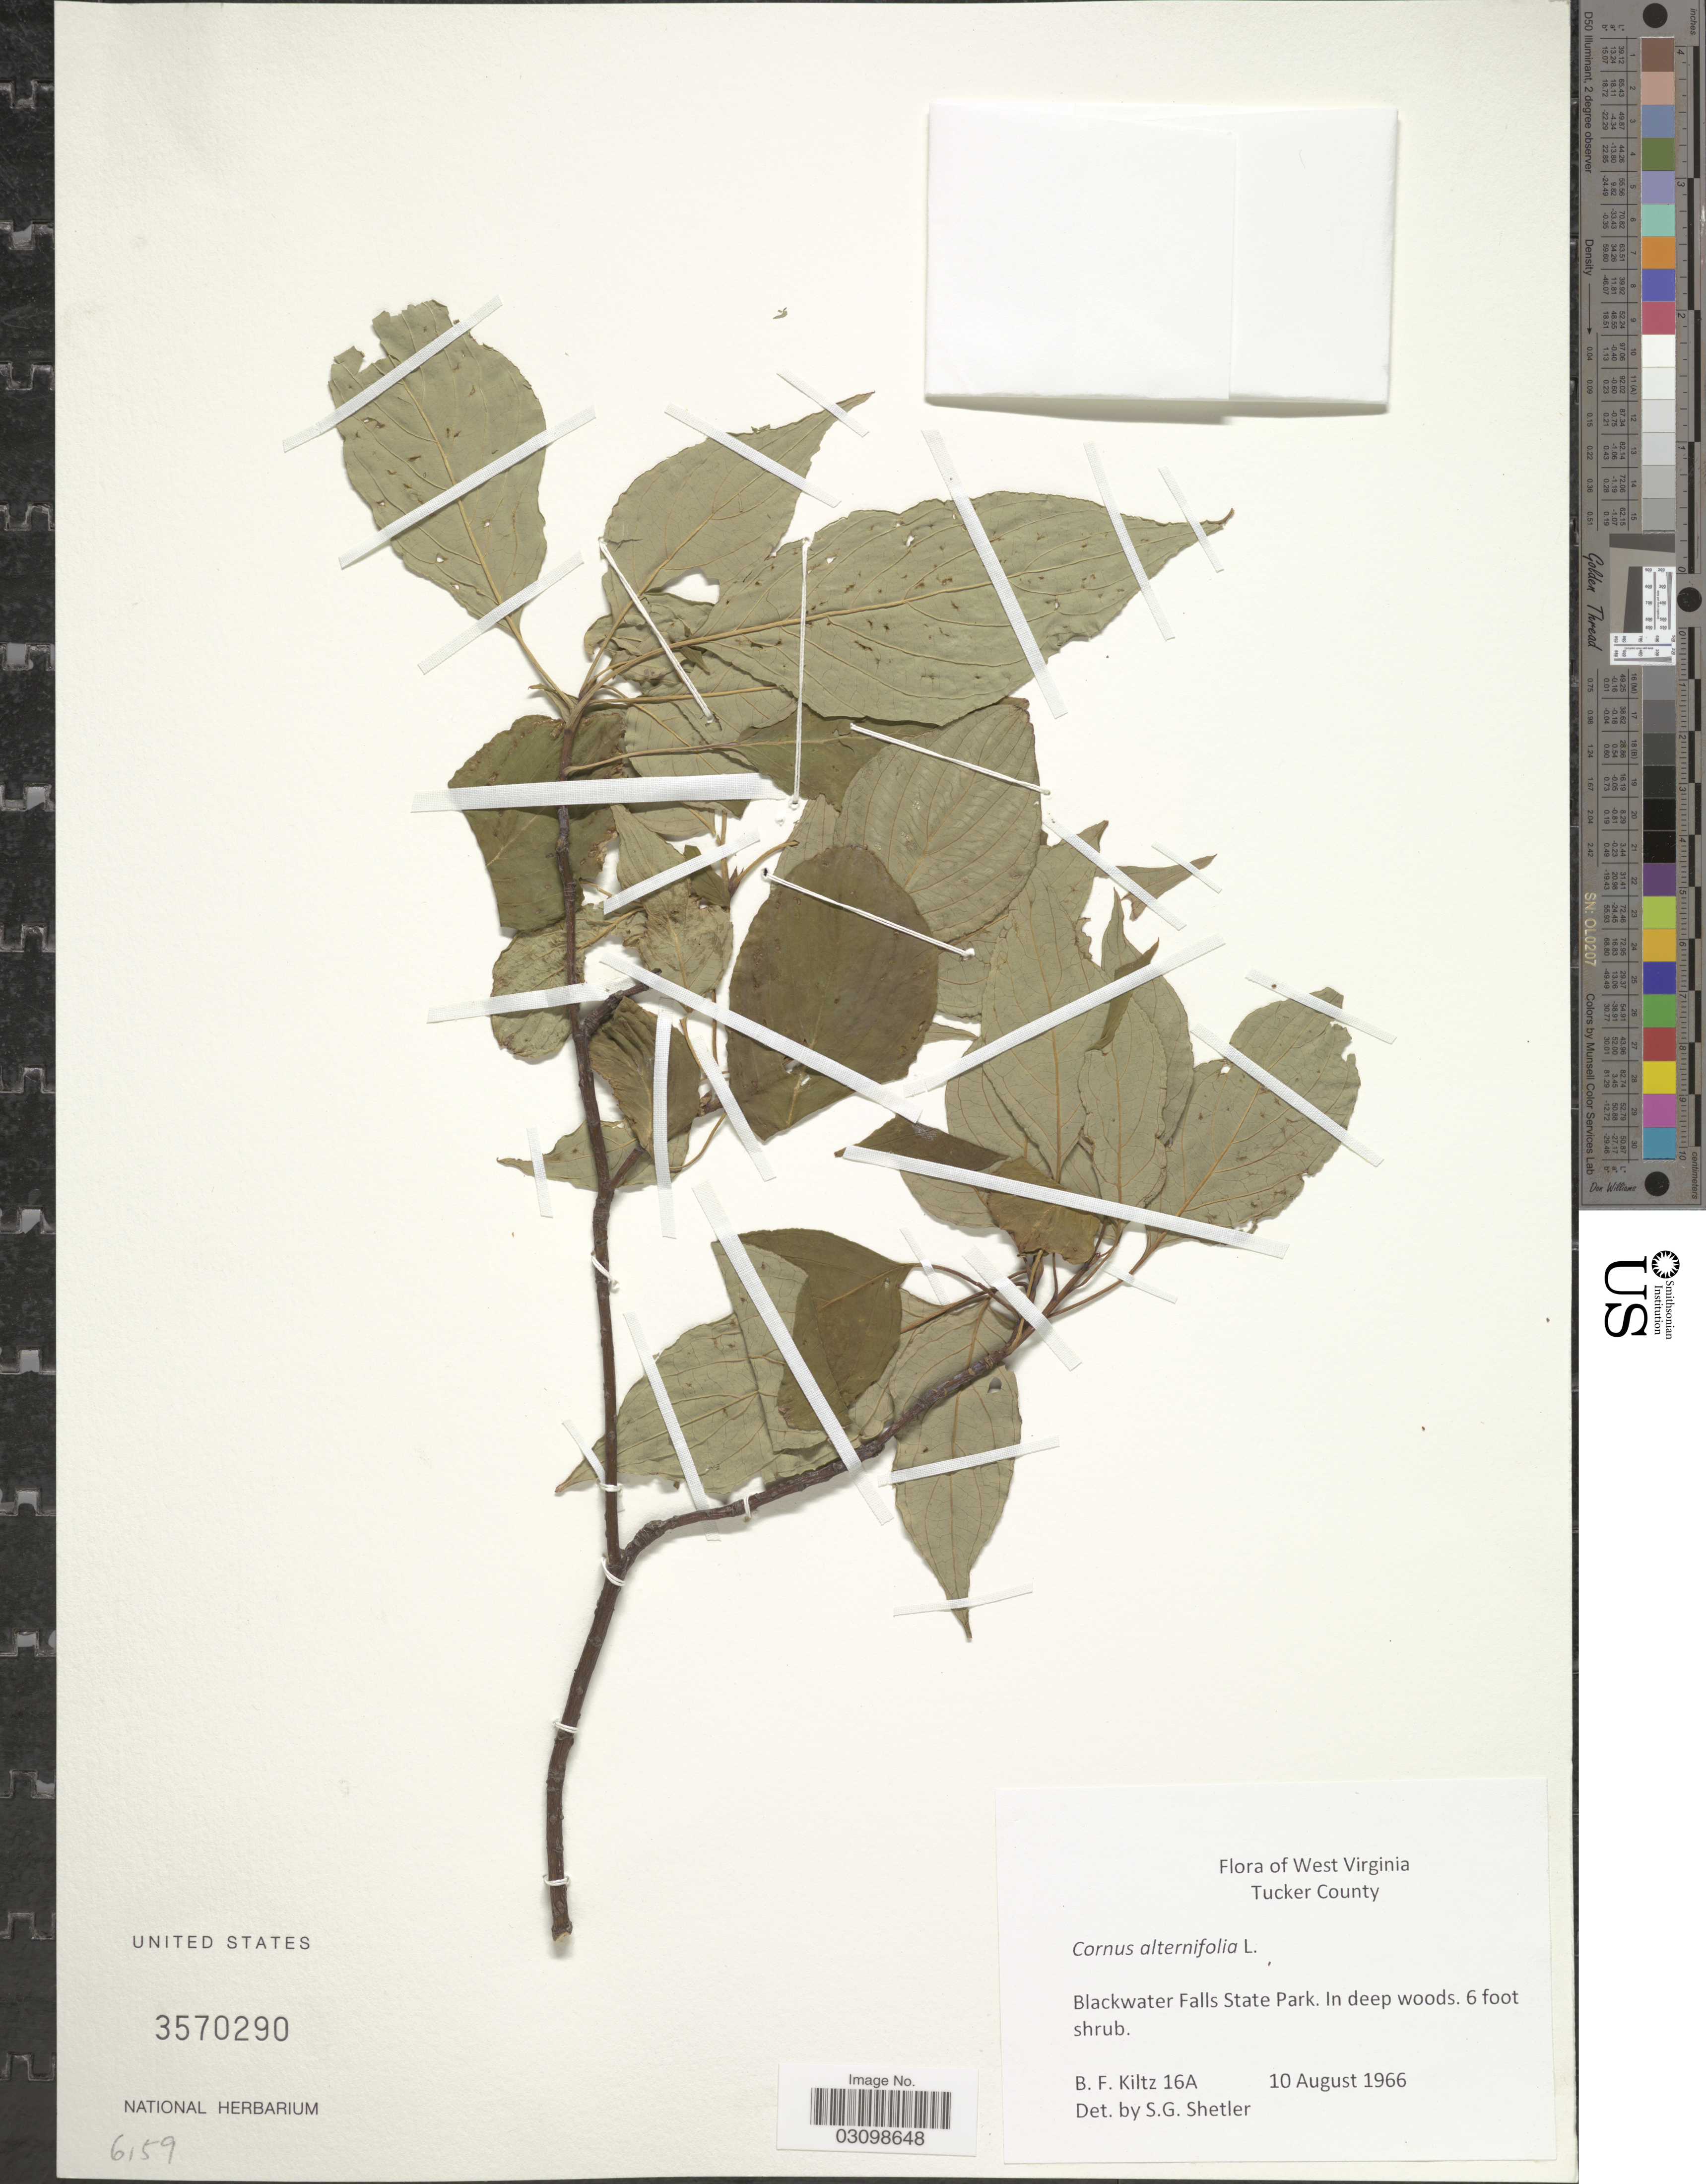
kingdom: Plantae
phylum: Tracheophyta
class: Magnoliopsida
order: Cornales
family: Cornaceae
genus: Cornus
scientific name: Cornus alternifolia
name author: L.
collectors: B. Kiltz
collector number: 16A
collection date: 1966-08-10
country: United States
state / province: West Virginia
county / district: Tucker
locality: Tucker County, Blackwater Falls State Park.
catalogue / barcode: US 3570290